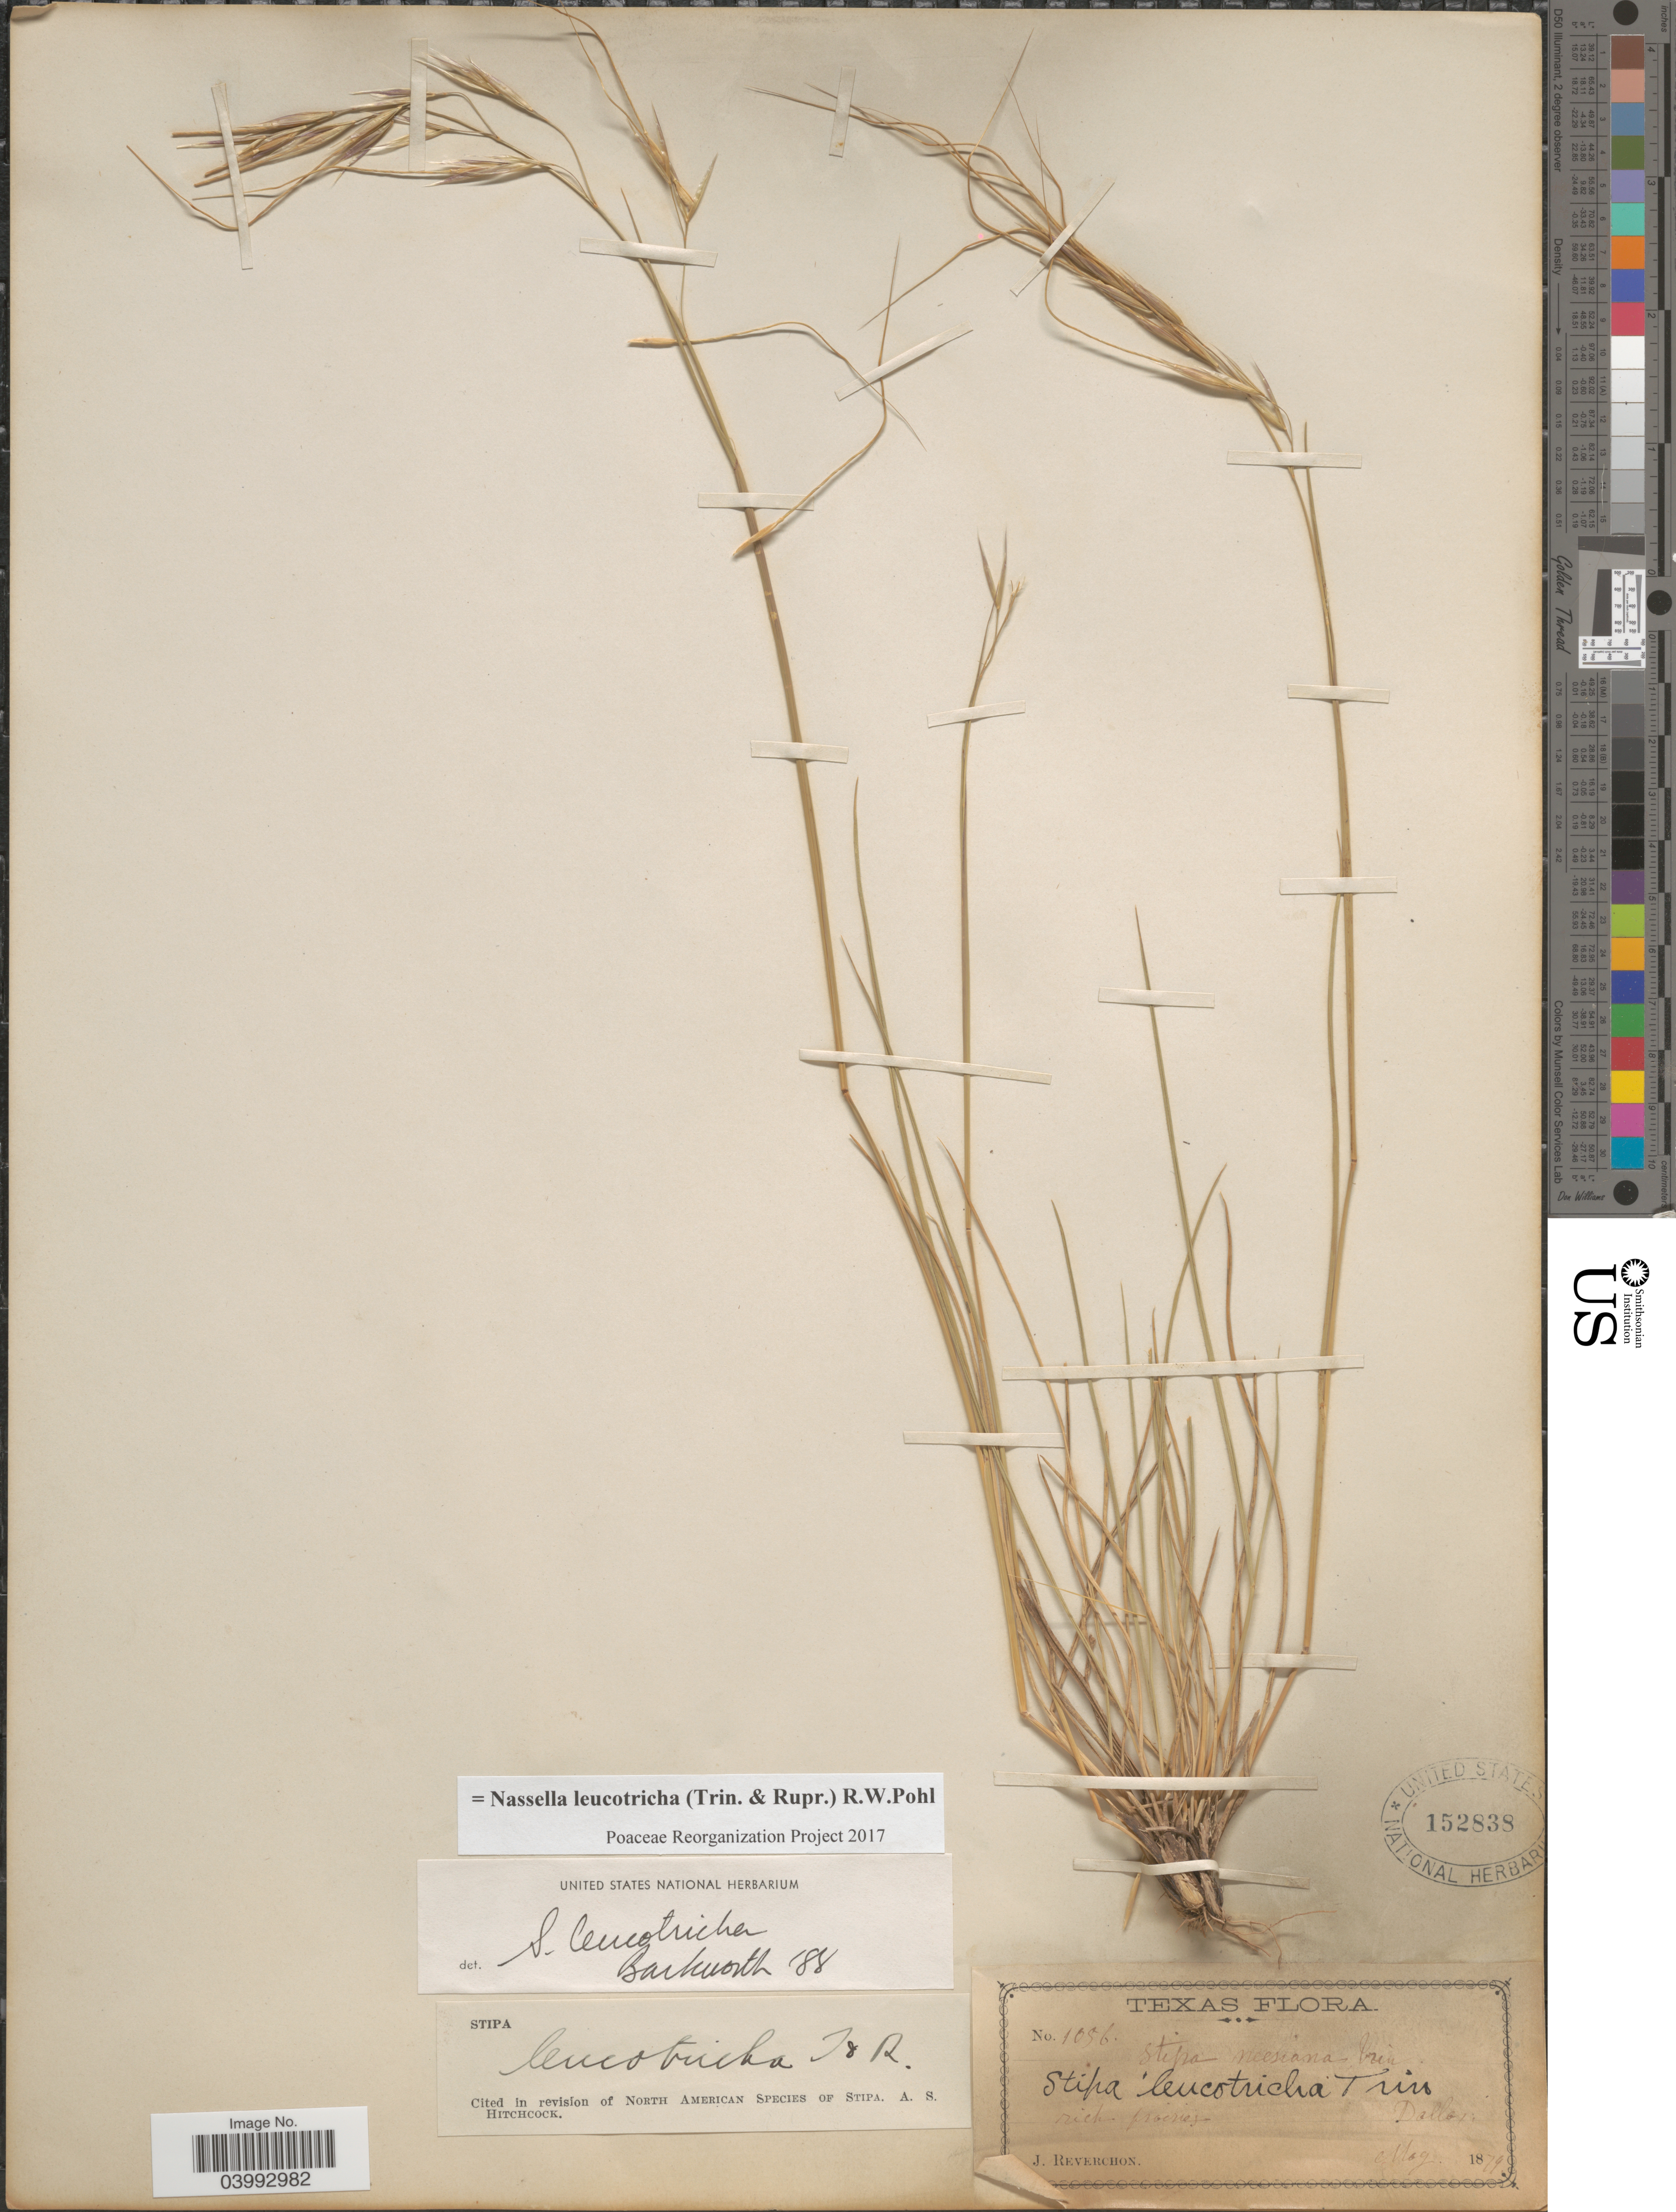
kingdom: Plantae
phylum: Tracheophyta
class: Liliopsida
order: Poales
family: Poaceae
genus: Nassella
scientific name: Nassella leucotricha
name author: (Trin. & Rupr.) R.W. Pohl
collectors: J. Reverchon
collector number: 1056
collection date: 1879-05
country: United States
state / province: Texas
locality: Dallas.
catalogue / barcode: US 152838